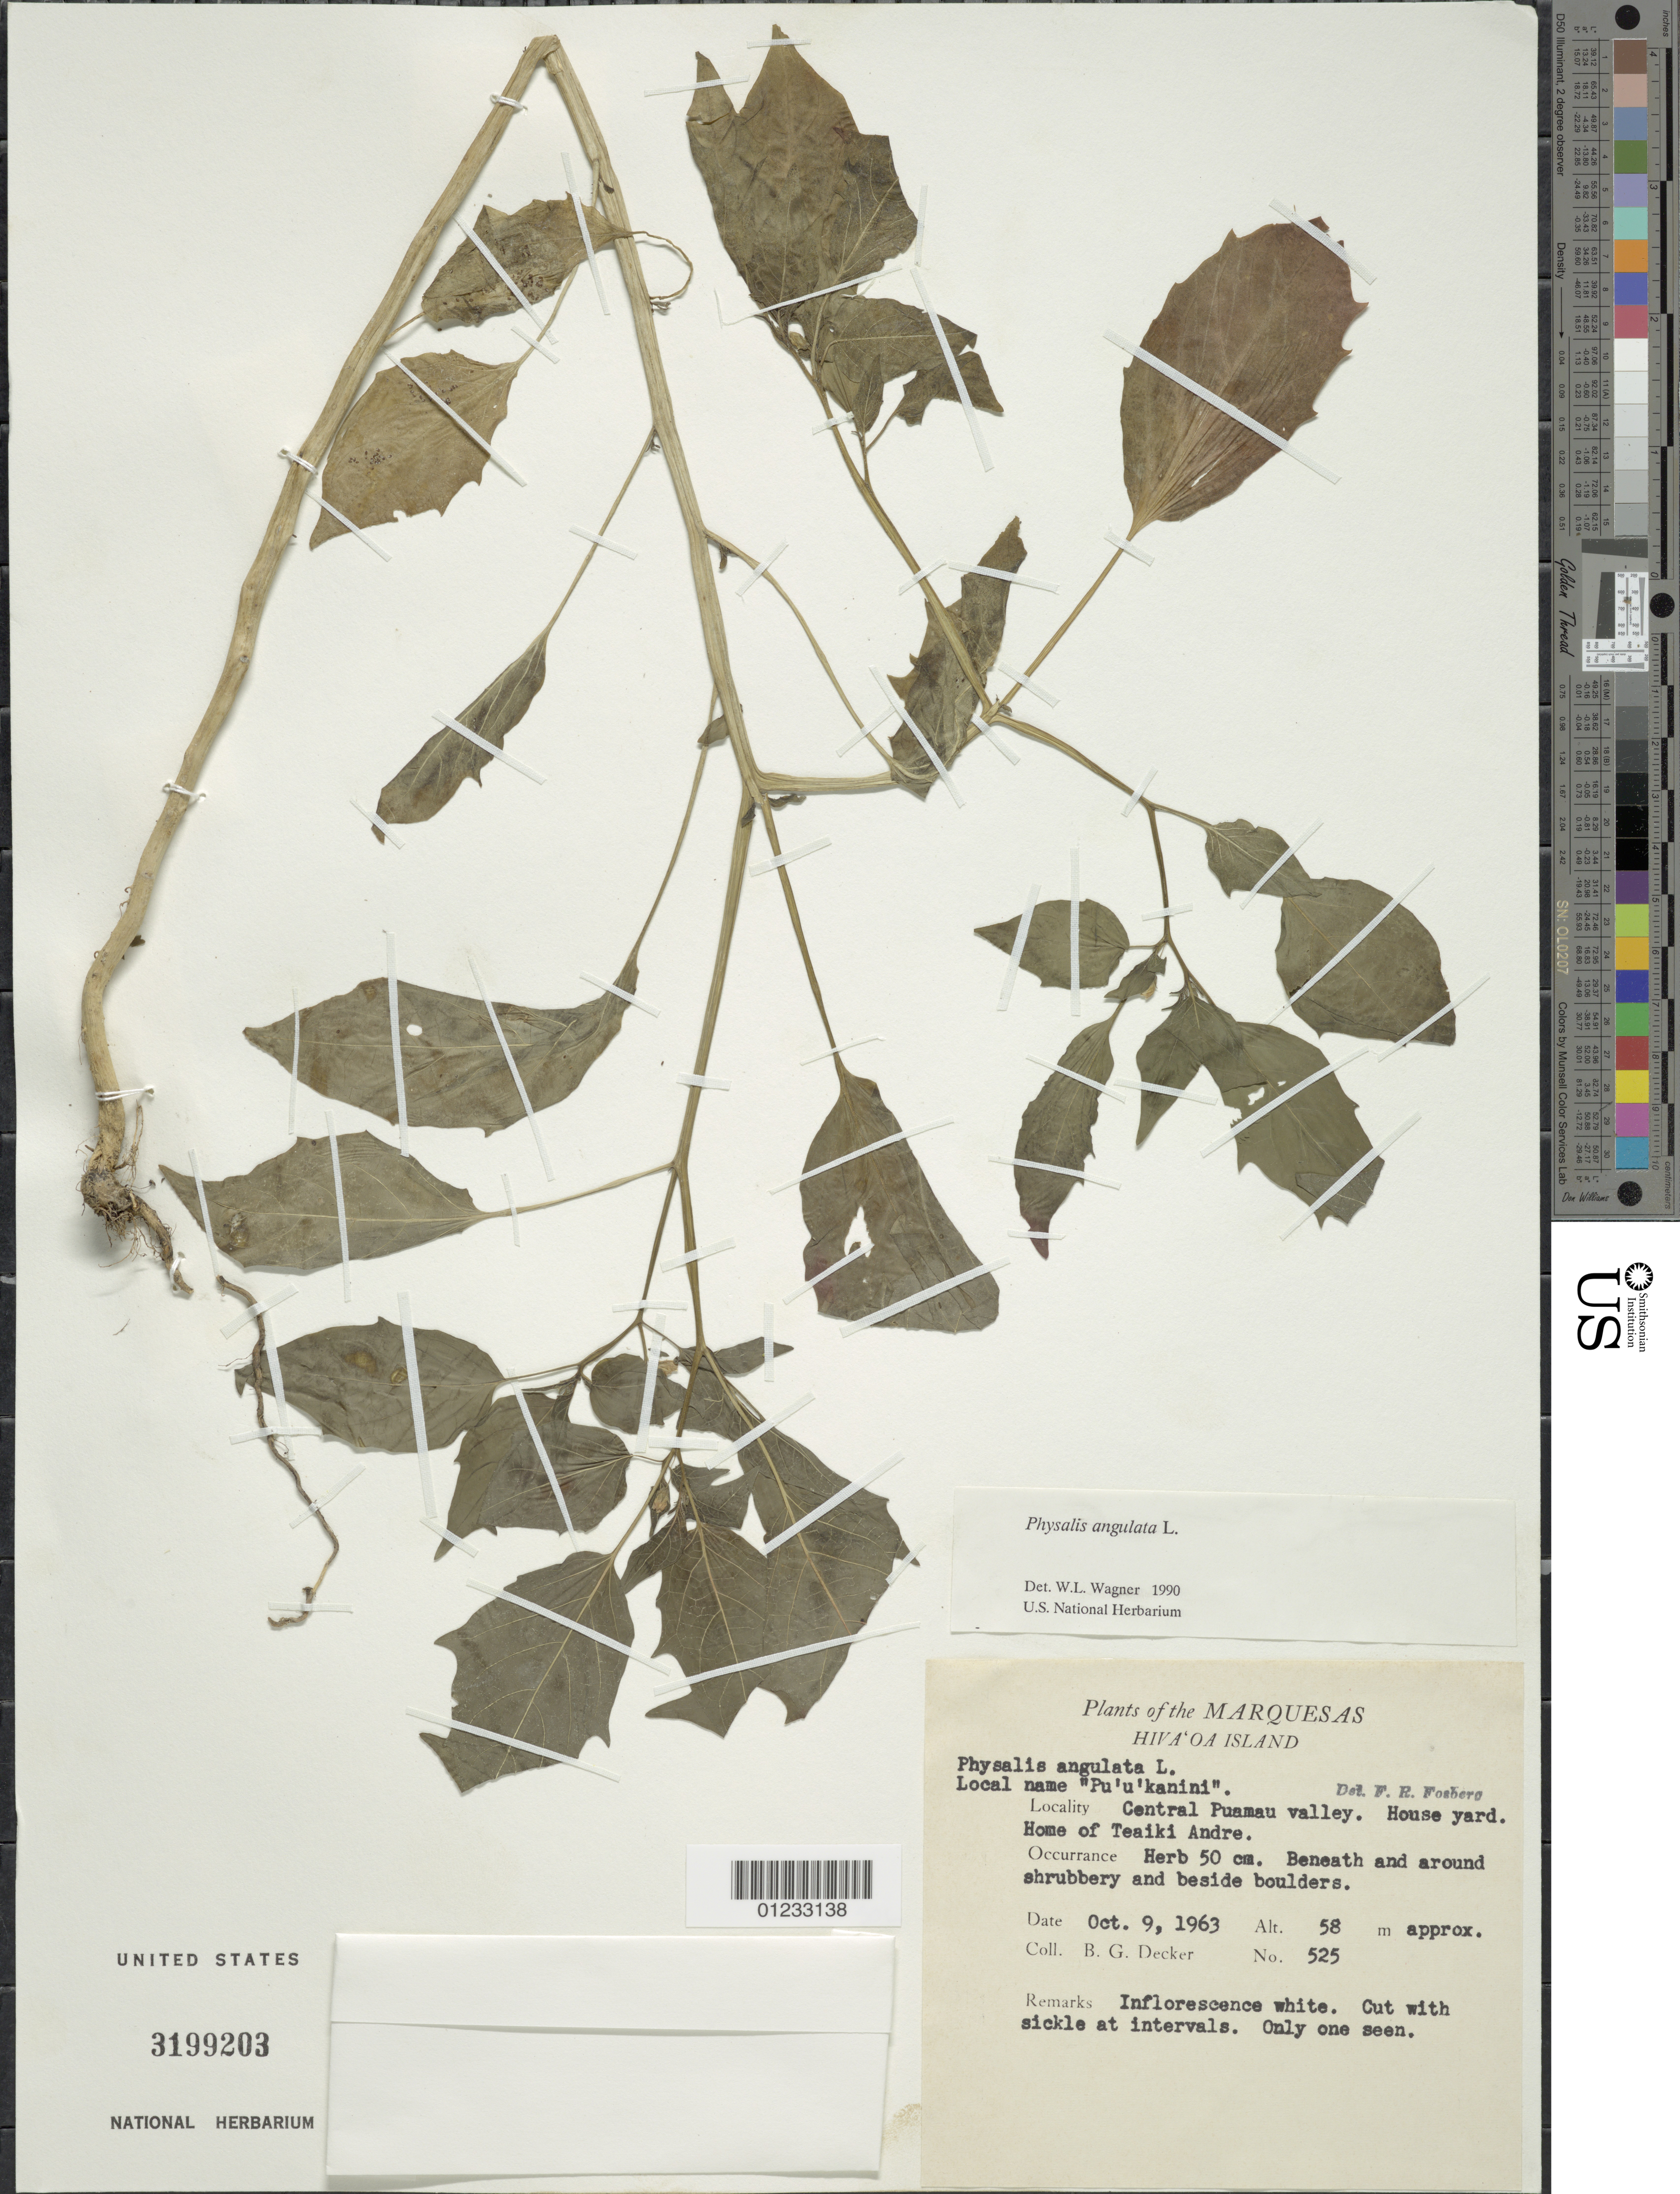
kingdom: Plantae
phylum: Tracheophyta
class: Magnoliopsida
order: Solanales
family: Solanaceae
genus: Physalis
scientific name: Physalis angulata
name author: L.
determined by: Wagner, W. L., (BOT), Smithsonian Institution - National Museum of Natural History (UNITED STATES)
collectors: B. G. Decker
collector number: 525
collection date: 1963-10-09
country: French Polynesia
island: Hiva Oa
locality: central Puamau Valley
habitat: House yard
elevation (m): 58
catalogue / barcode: US 3199203